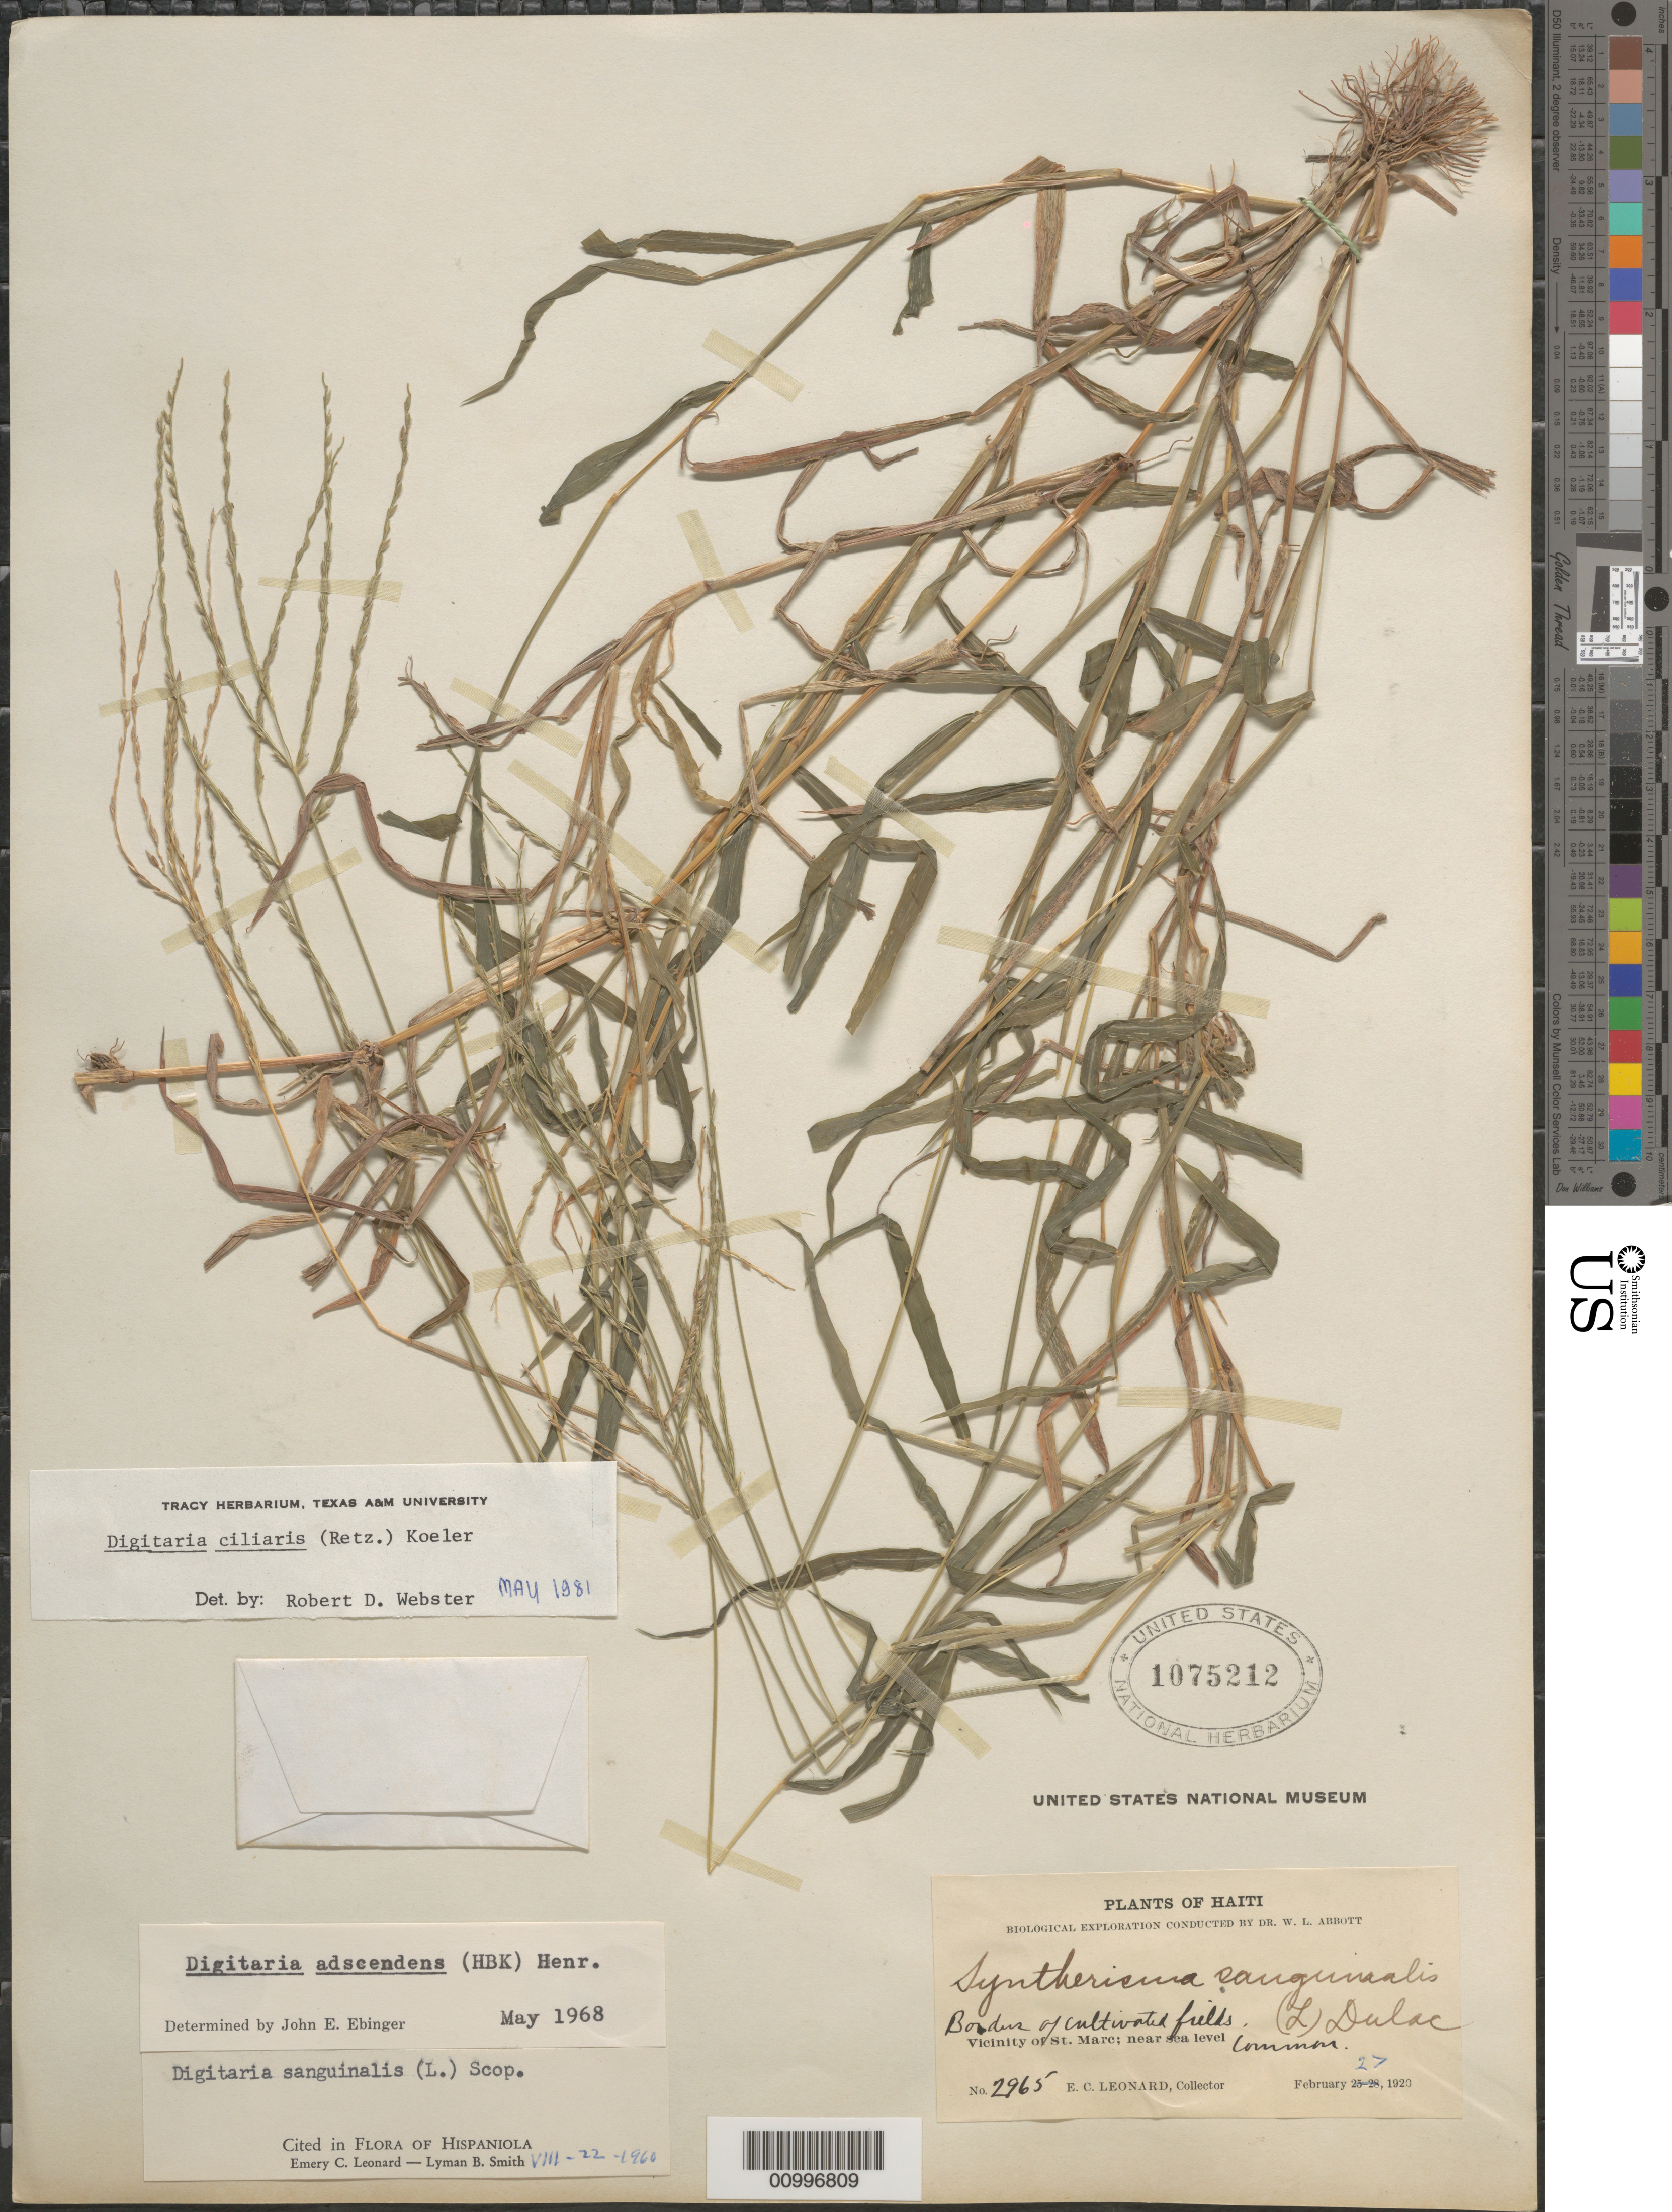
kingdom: Plantae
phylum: Tracheophyta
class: Liliopsida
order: Poales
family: Poaceae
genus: Digitaria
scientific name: Digitaria ciliaris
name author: (Retz.) Koeler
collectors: E. C. Leonard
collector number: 2965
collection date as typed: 27 Feb 1920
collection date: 1920-02-27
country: Haiti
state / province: Artibonite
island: Hispaniola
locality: Vicinity of St. Marc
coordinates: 0 N, 0 E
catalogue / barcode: US 1075212